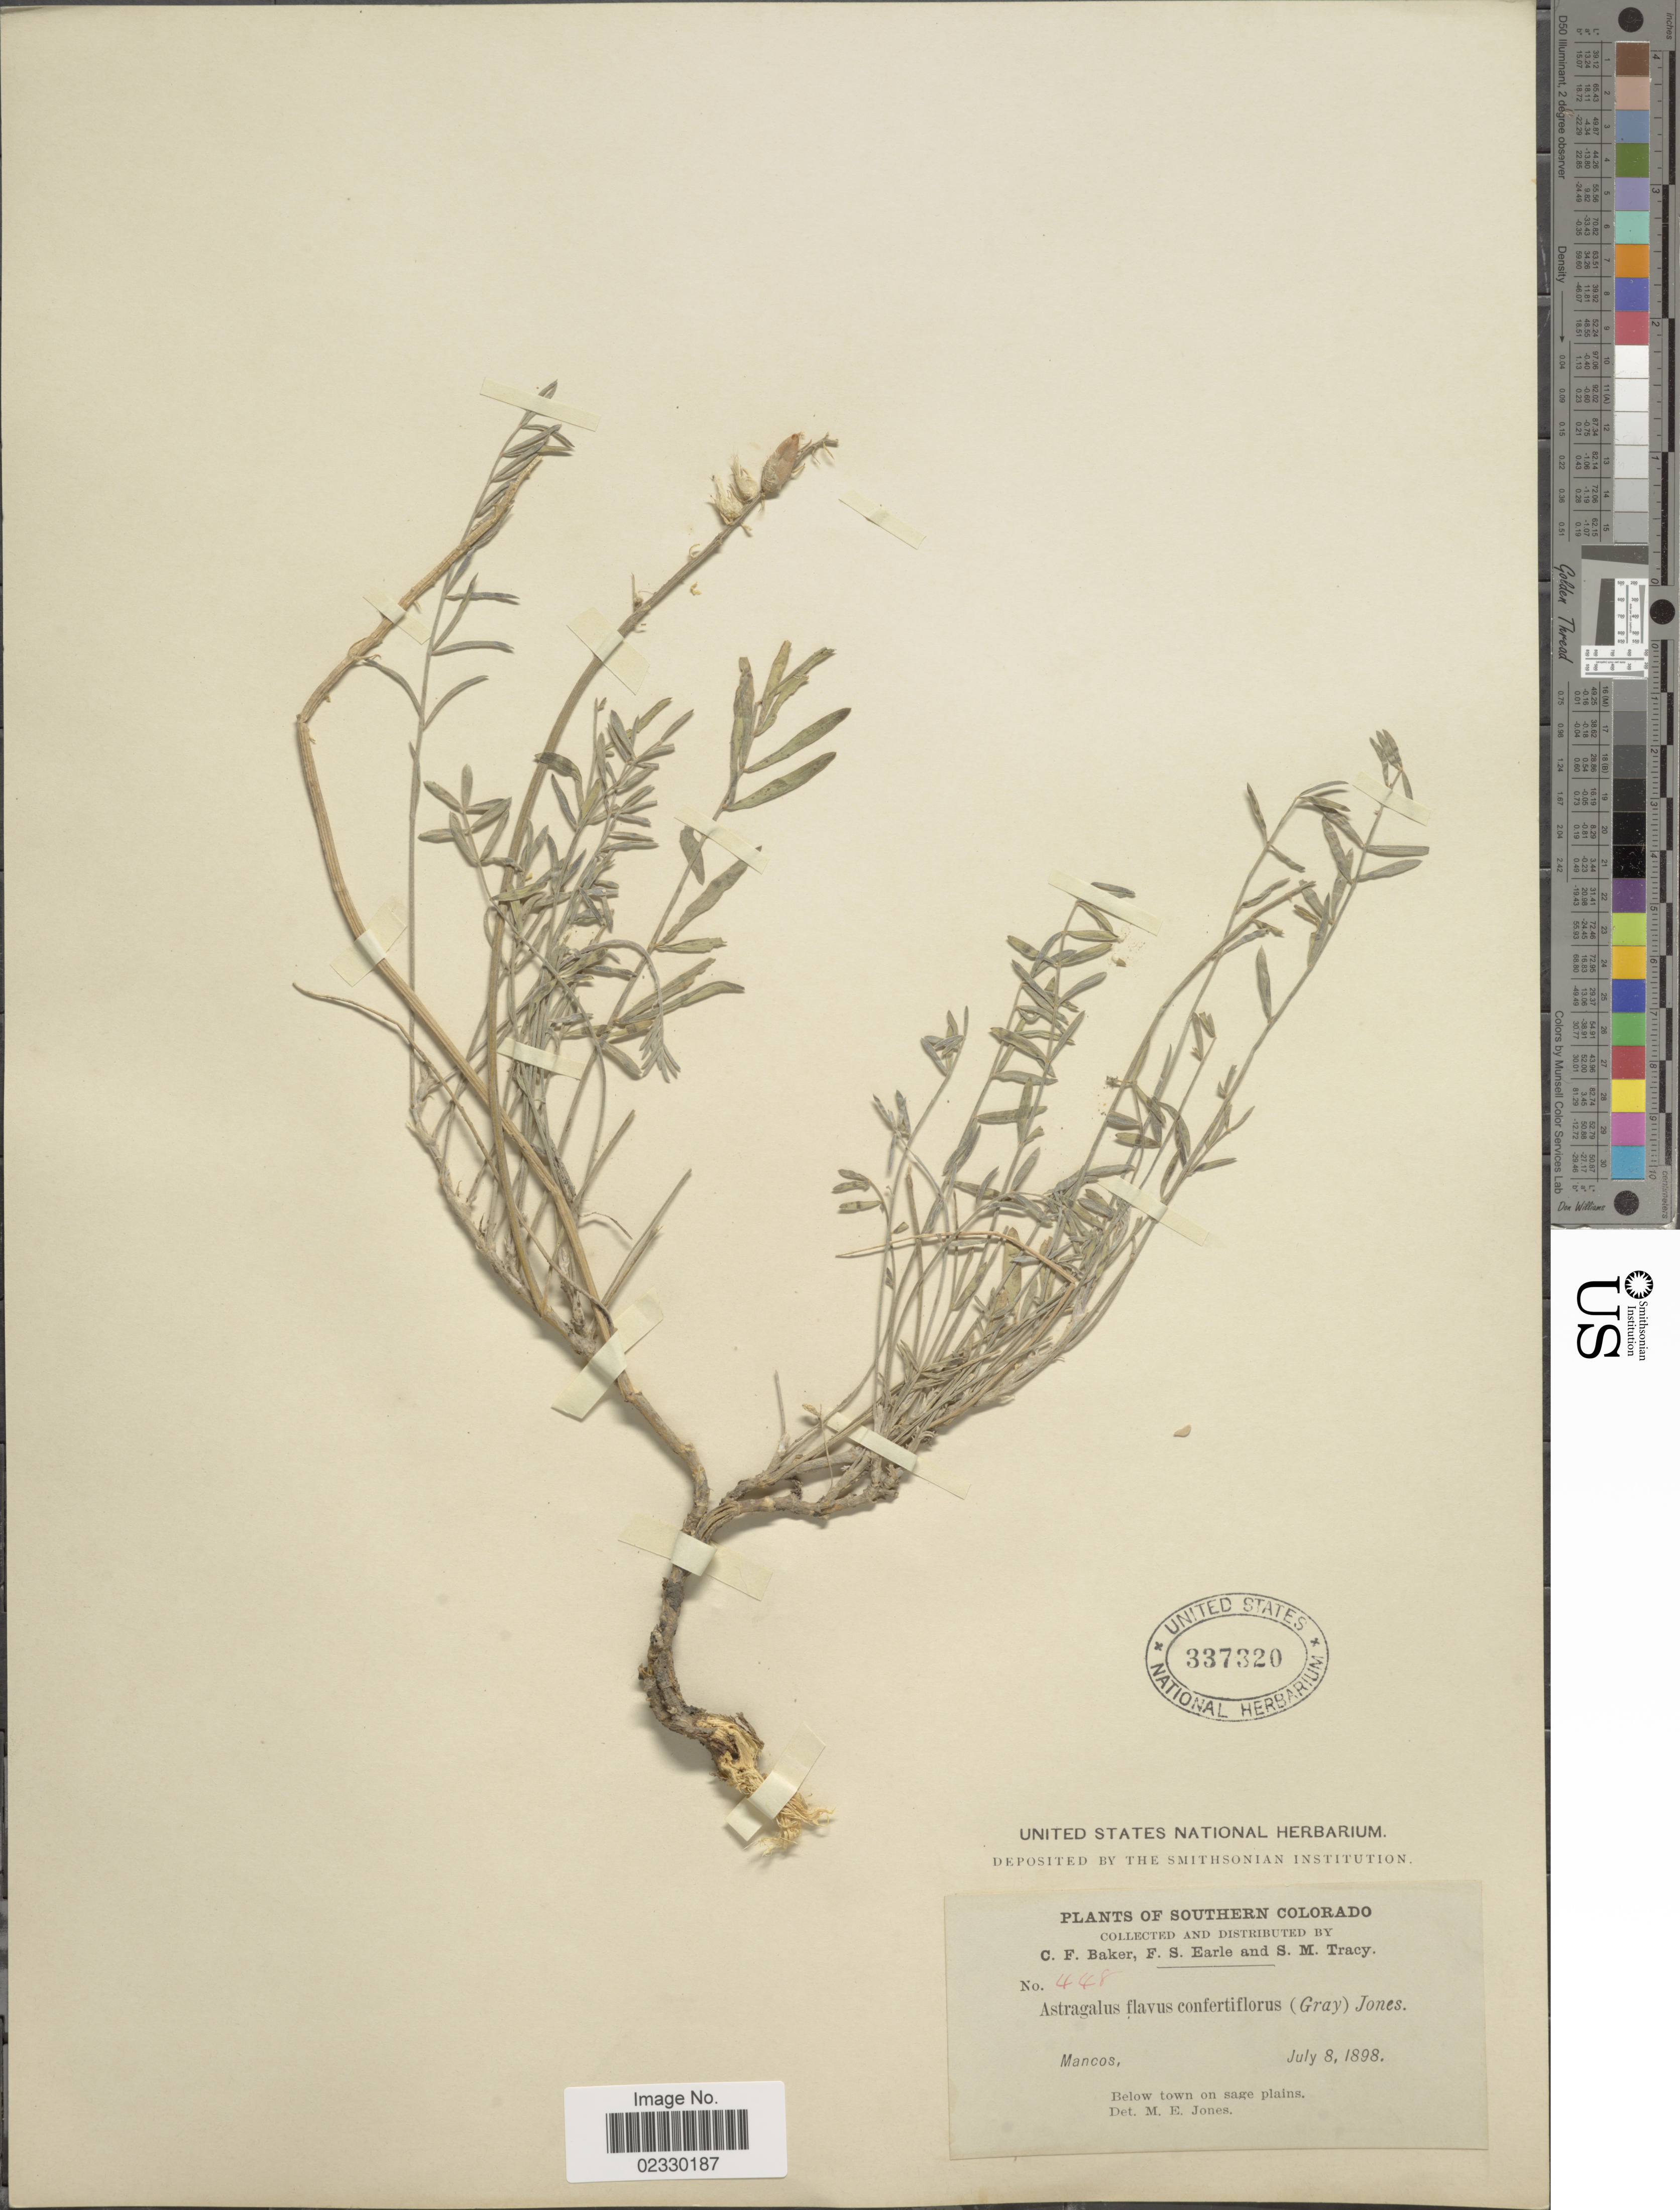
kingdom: Plantae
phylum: Tracheophyta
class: Magnoliopsida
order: Fabales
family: Fabaceae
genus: Astragalus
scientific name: Astragalus confertiflorus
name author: A. Gray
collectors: C. F. Baker, F. S. Earle & S. M. Tracy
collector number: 448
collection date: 1898-07-08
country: United States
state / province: Colorado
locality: Southern Colorado, Mancos, Below town on sage plains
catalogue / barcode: US 337320